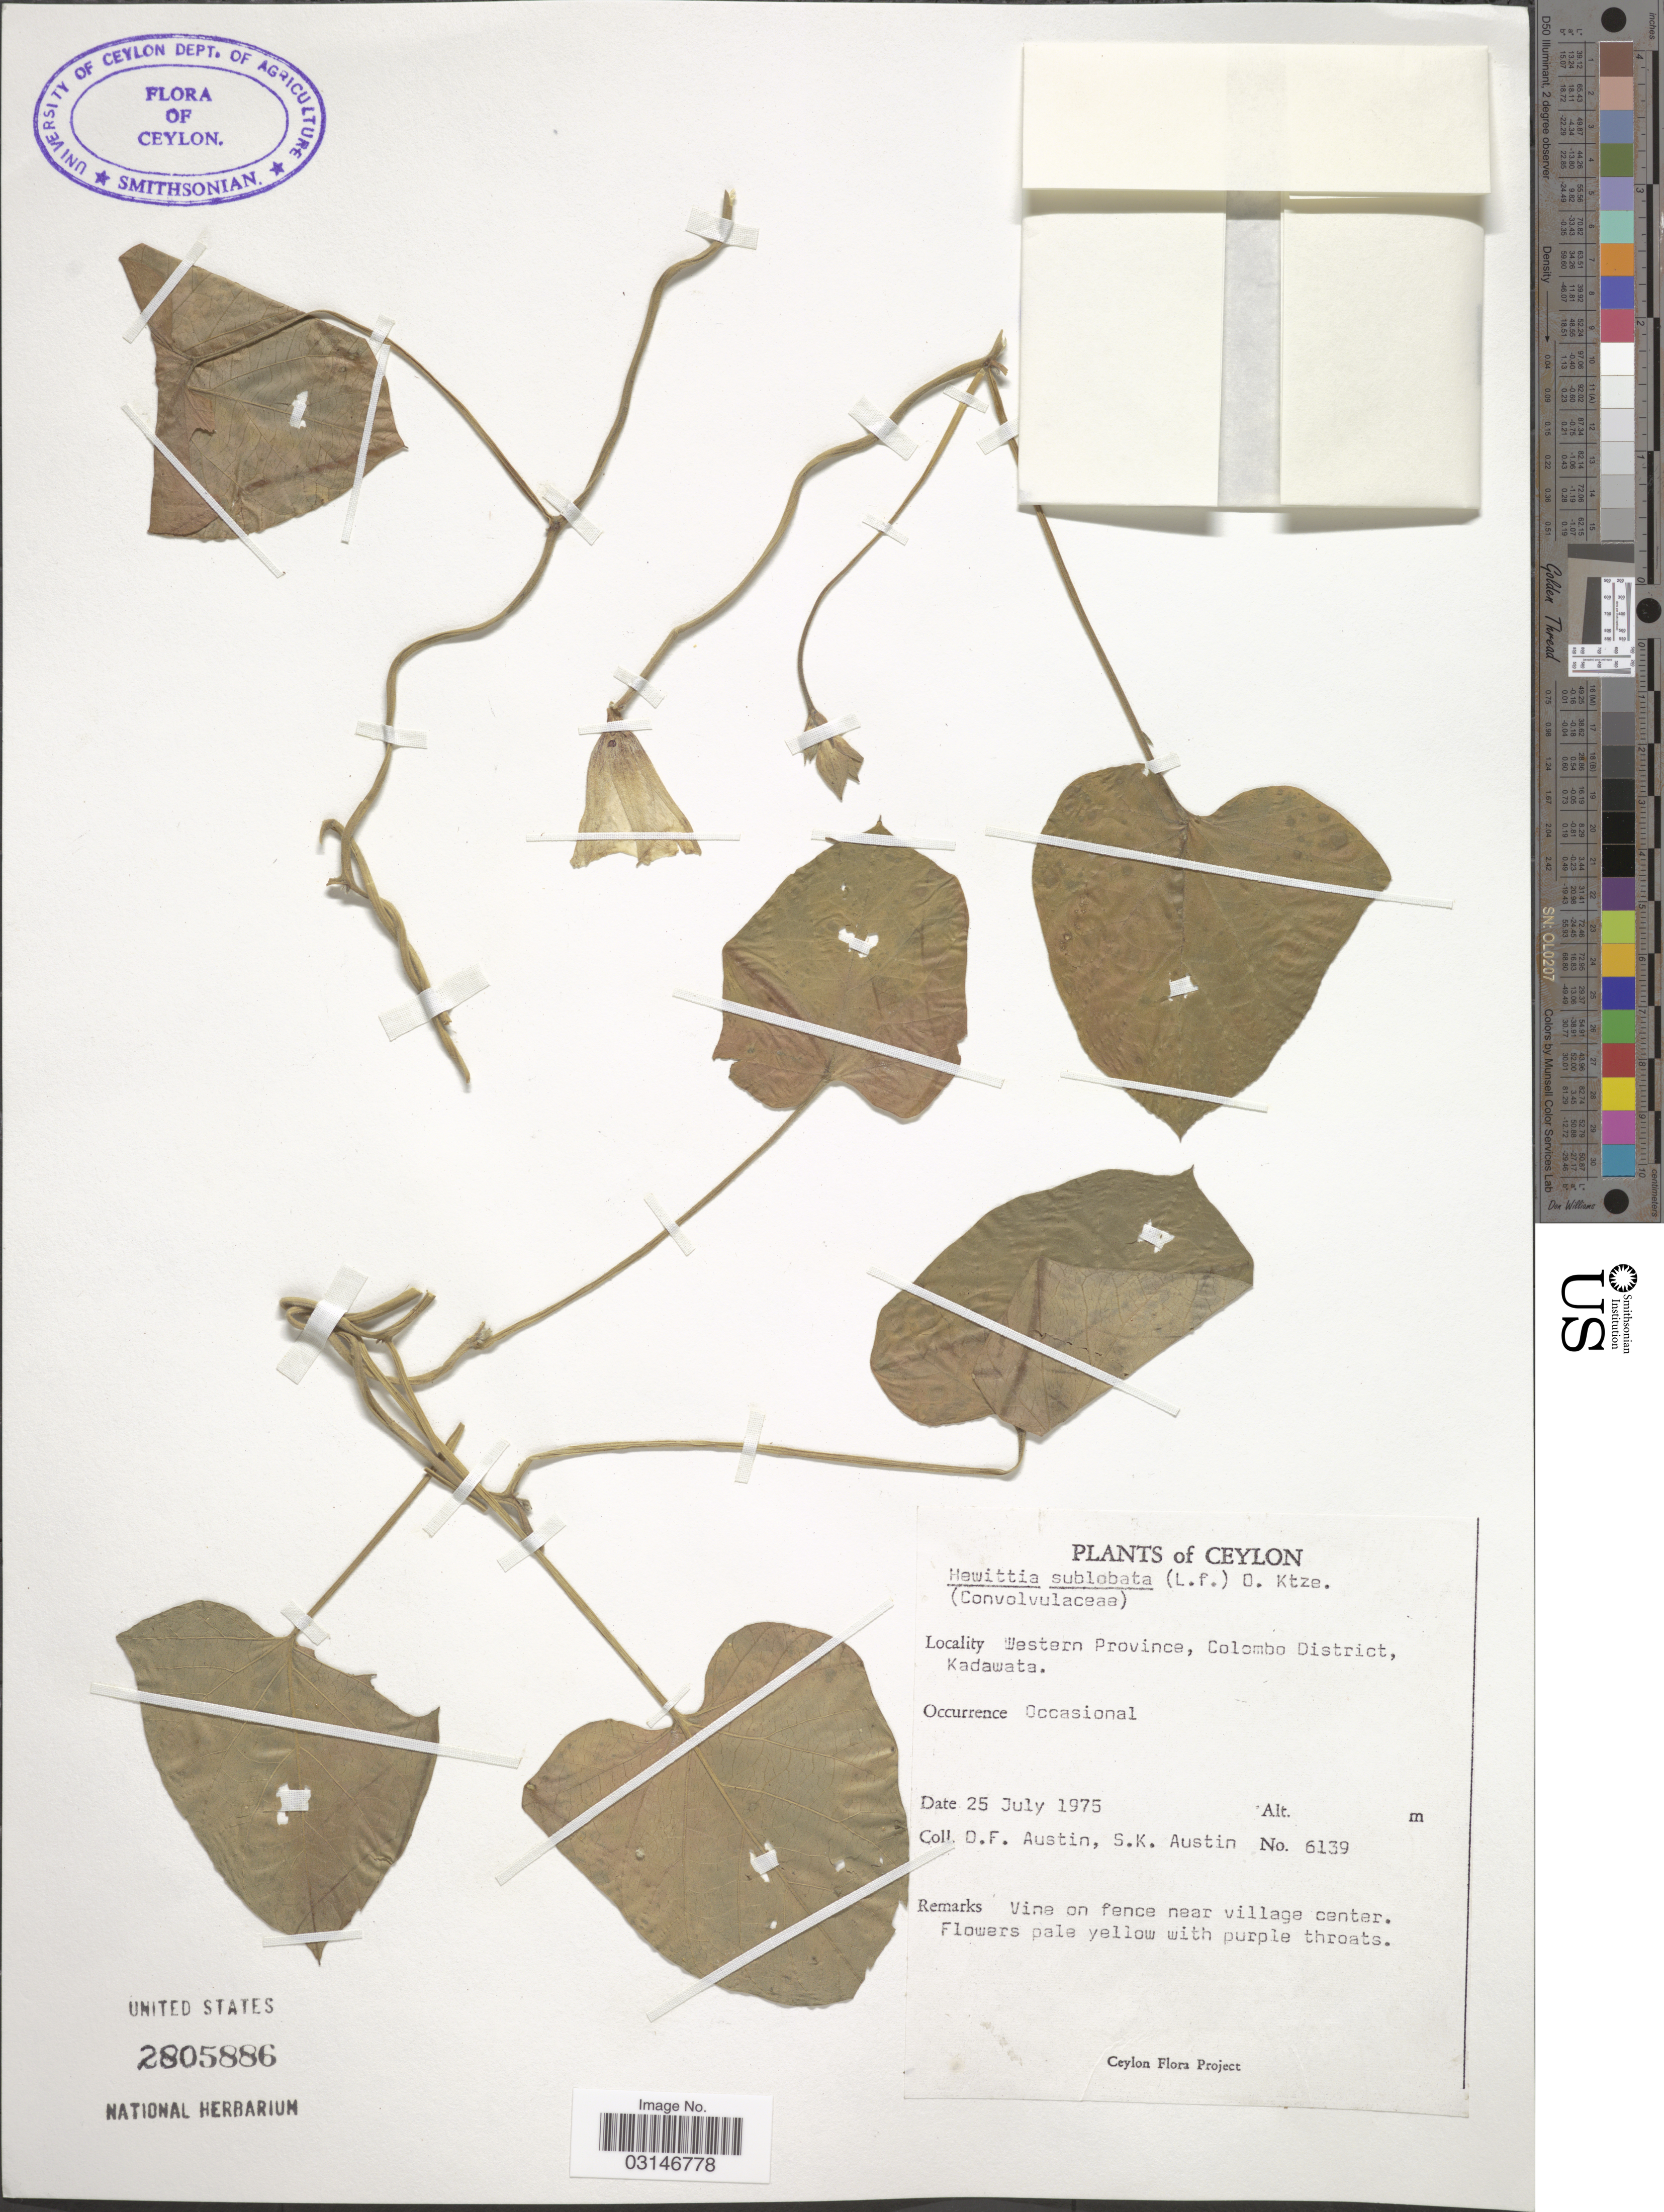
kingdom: Plantae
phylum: Tracheophyta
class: Magnoliopsida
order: Solanales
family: Convolvulaceae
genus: Hewittia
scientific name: Hewittia sublobata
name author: (L. f.) Kuntze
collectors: D. Austin & S. Austin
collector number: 6139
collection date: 1975-07-25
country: Sri Lanka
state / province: Western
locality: Ceylon, Colombo District, Kadawata.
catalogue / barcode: US 2805886